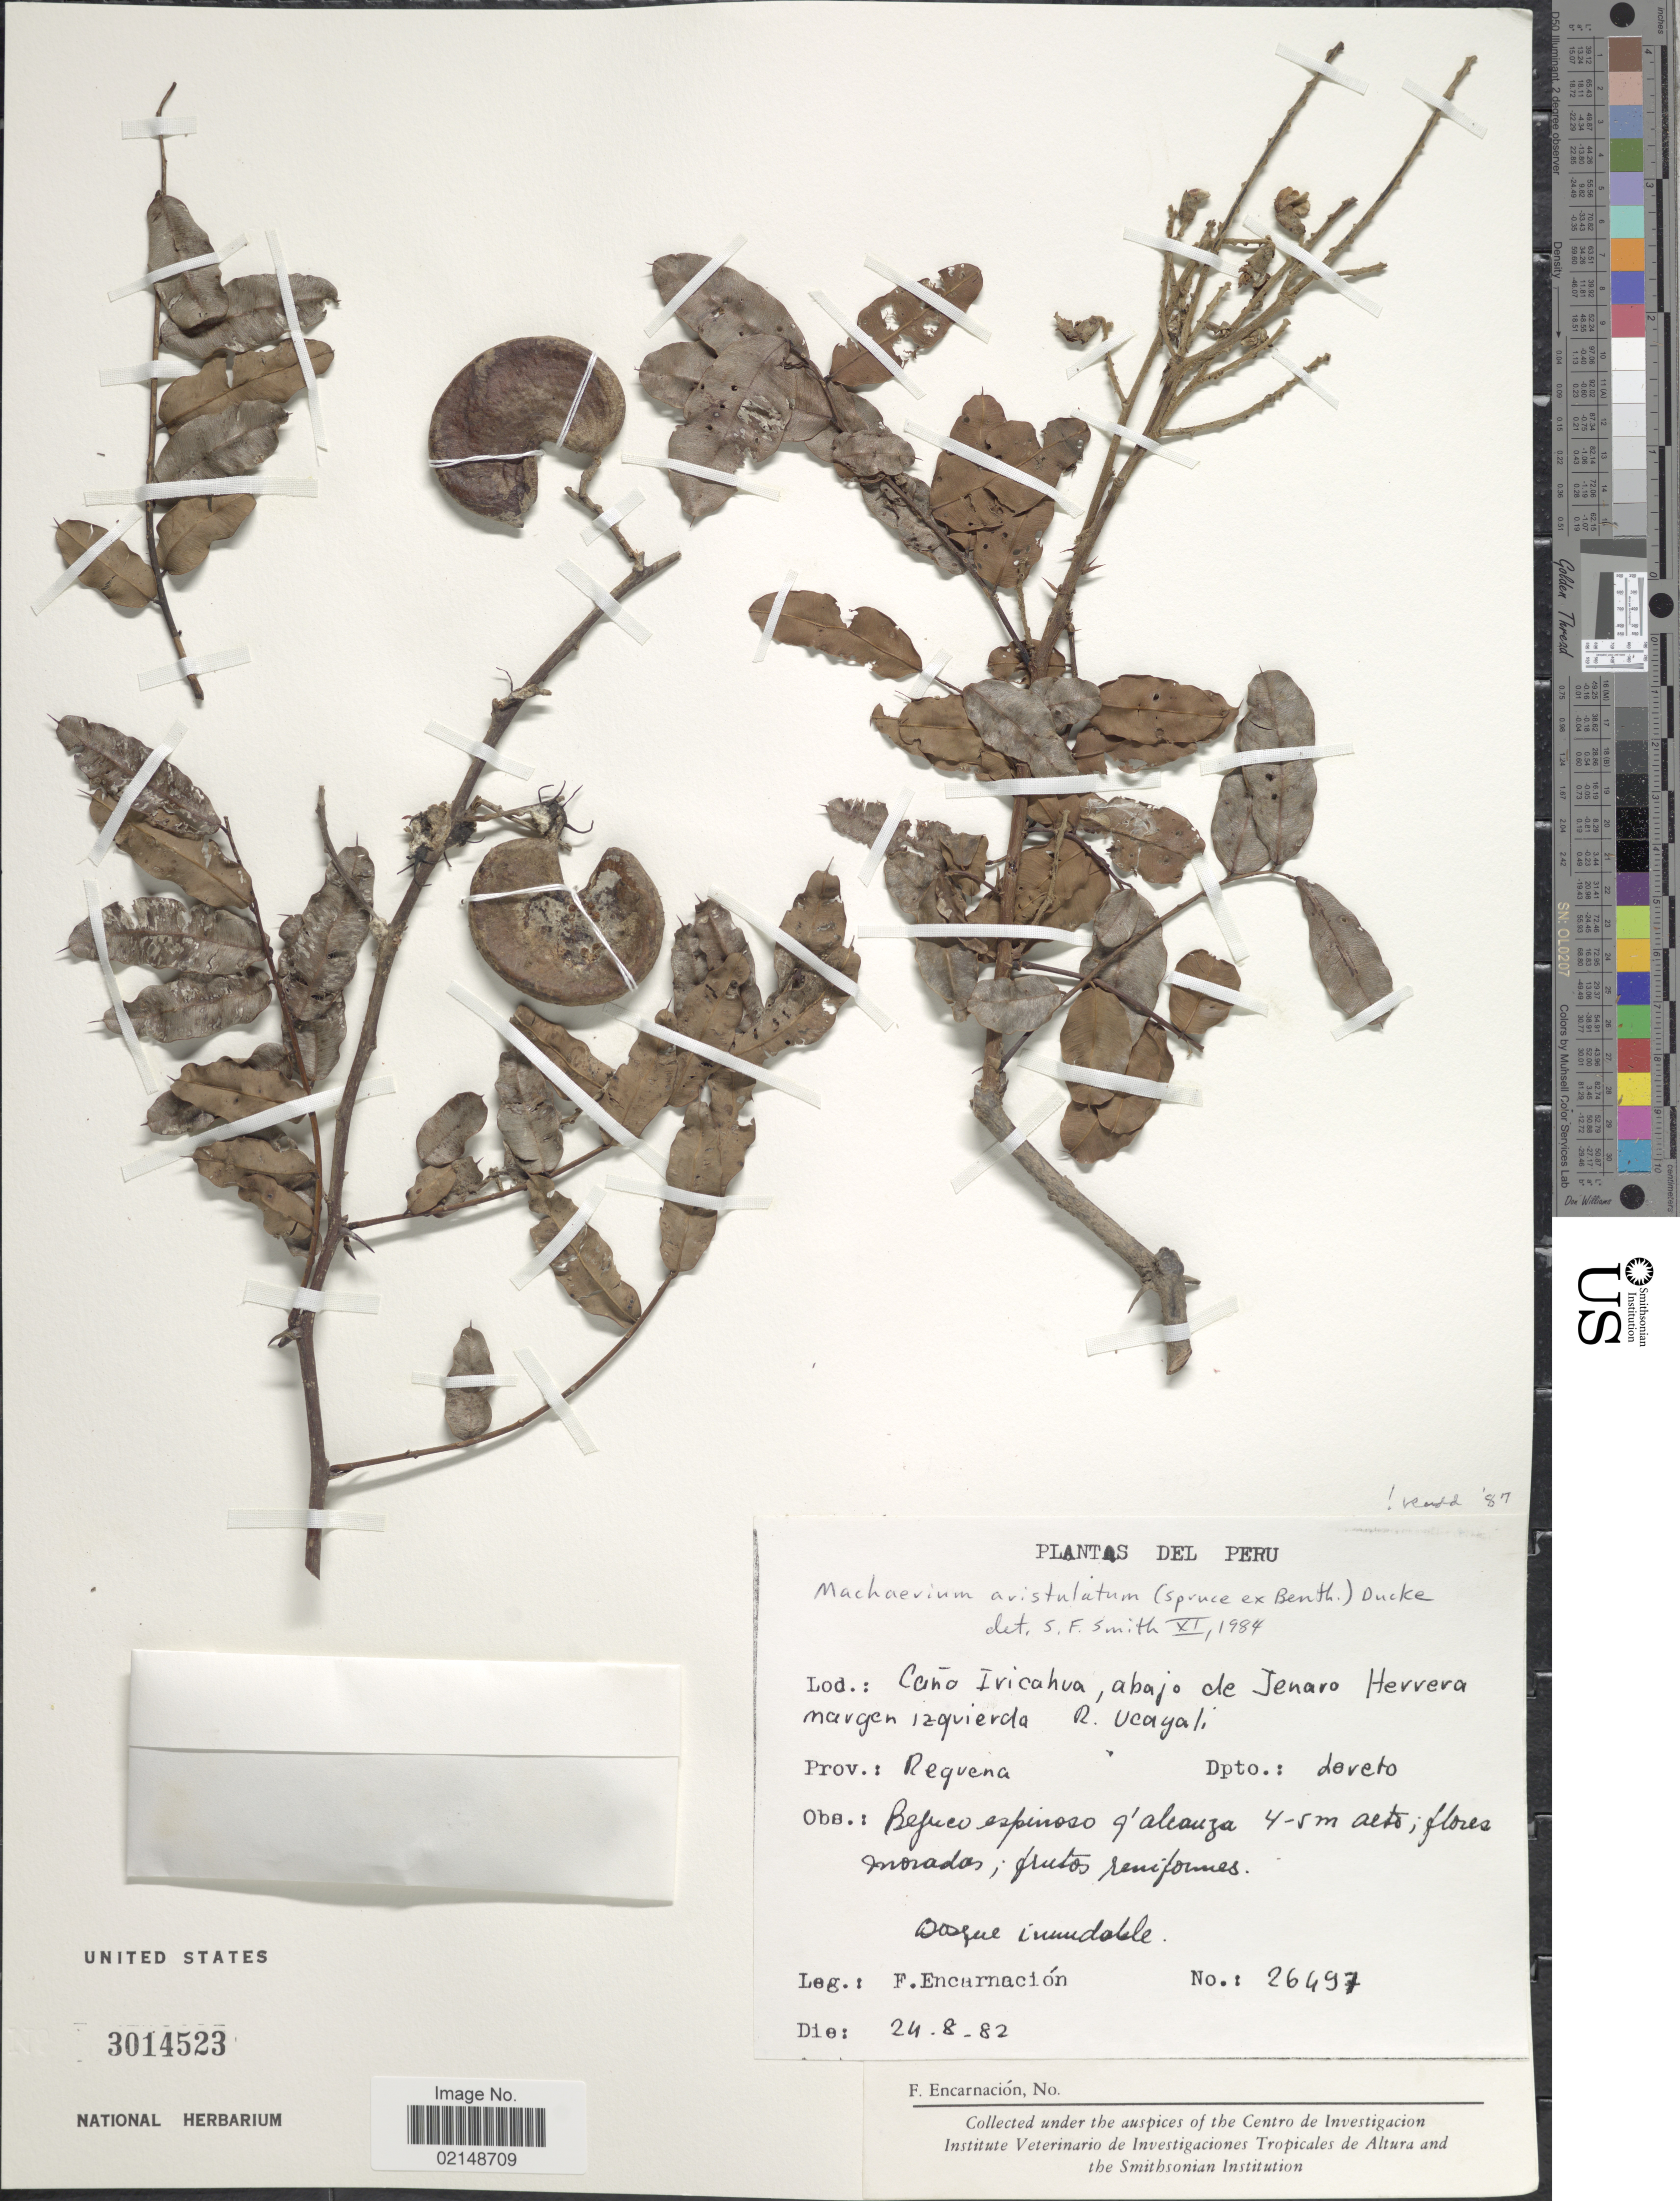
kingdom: Plantae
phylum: Tracheophyta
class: Magnoliopsida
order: Fabales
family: Fabaceae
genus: Machaerium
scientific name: Machaerium aristulatum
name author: (Spruce ex Benth.) Duckee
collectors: F. Encarnación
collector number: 26497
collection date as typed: Transcribed d/m/y: 24/8/82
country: Peru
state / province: Loreto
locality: Caho Iricahua, abajo de Jenaro Herrera margen izquierda R. Ucayali, Prov. Reguena, Dpto. Loreto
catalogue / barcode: US 3014523